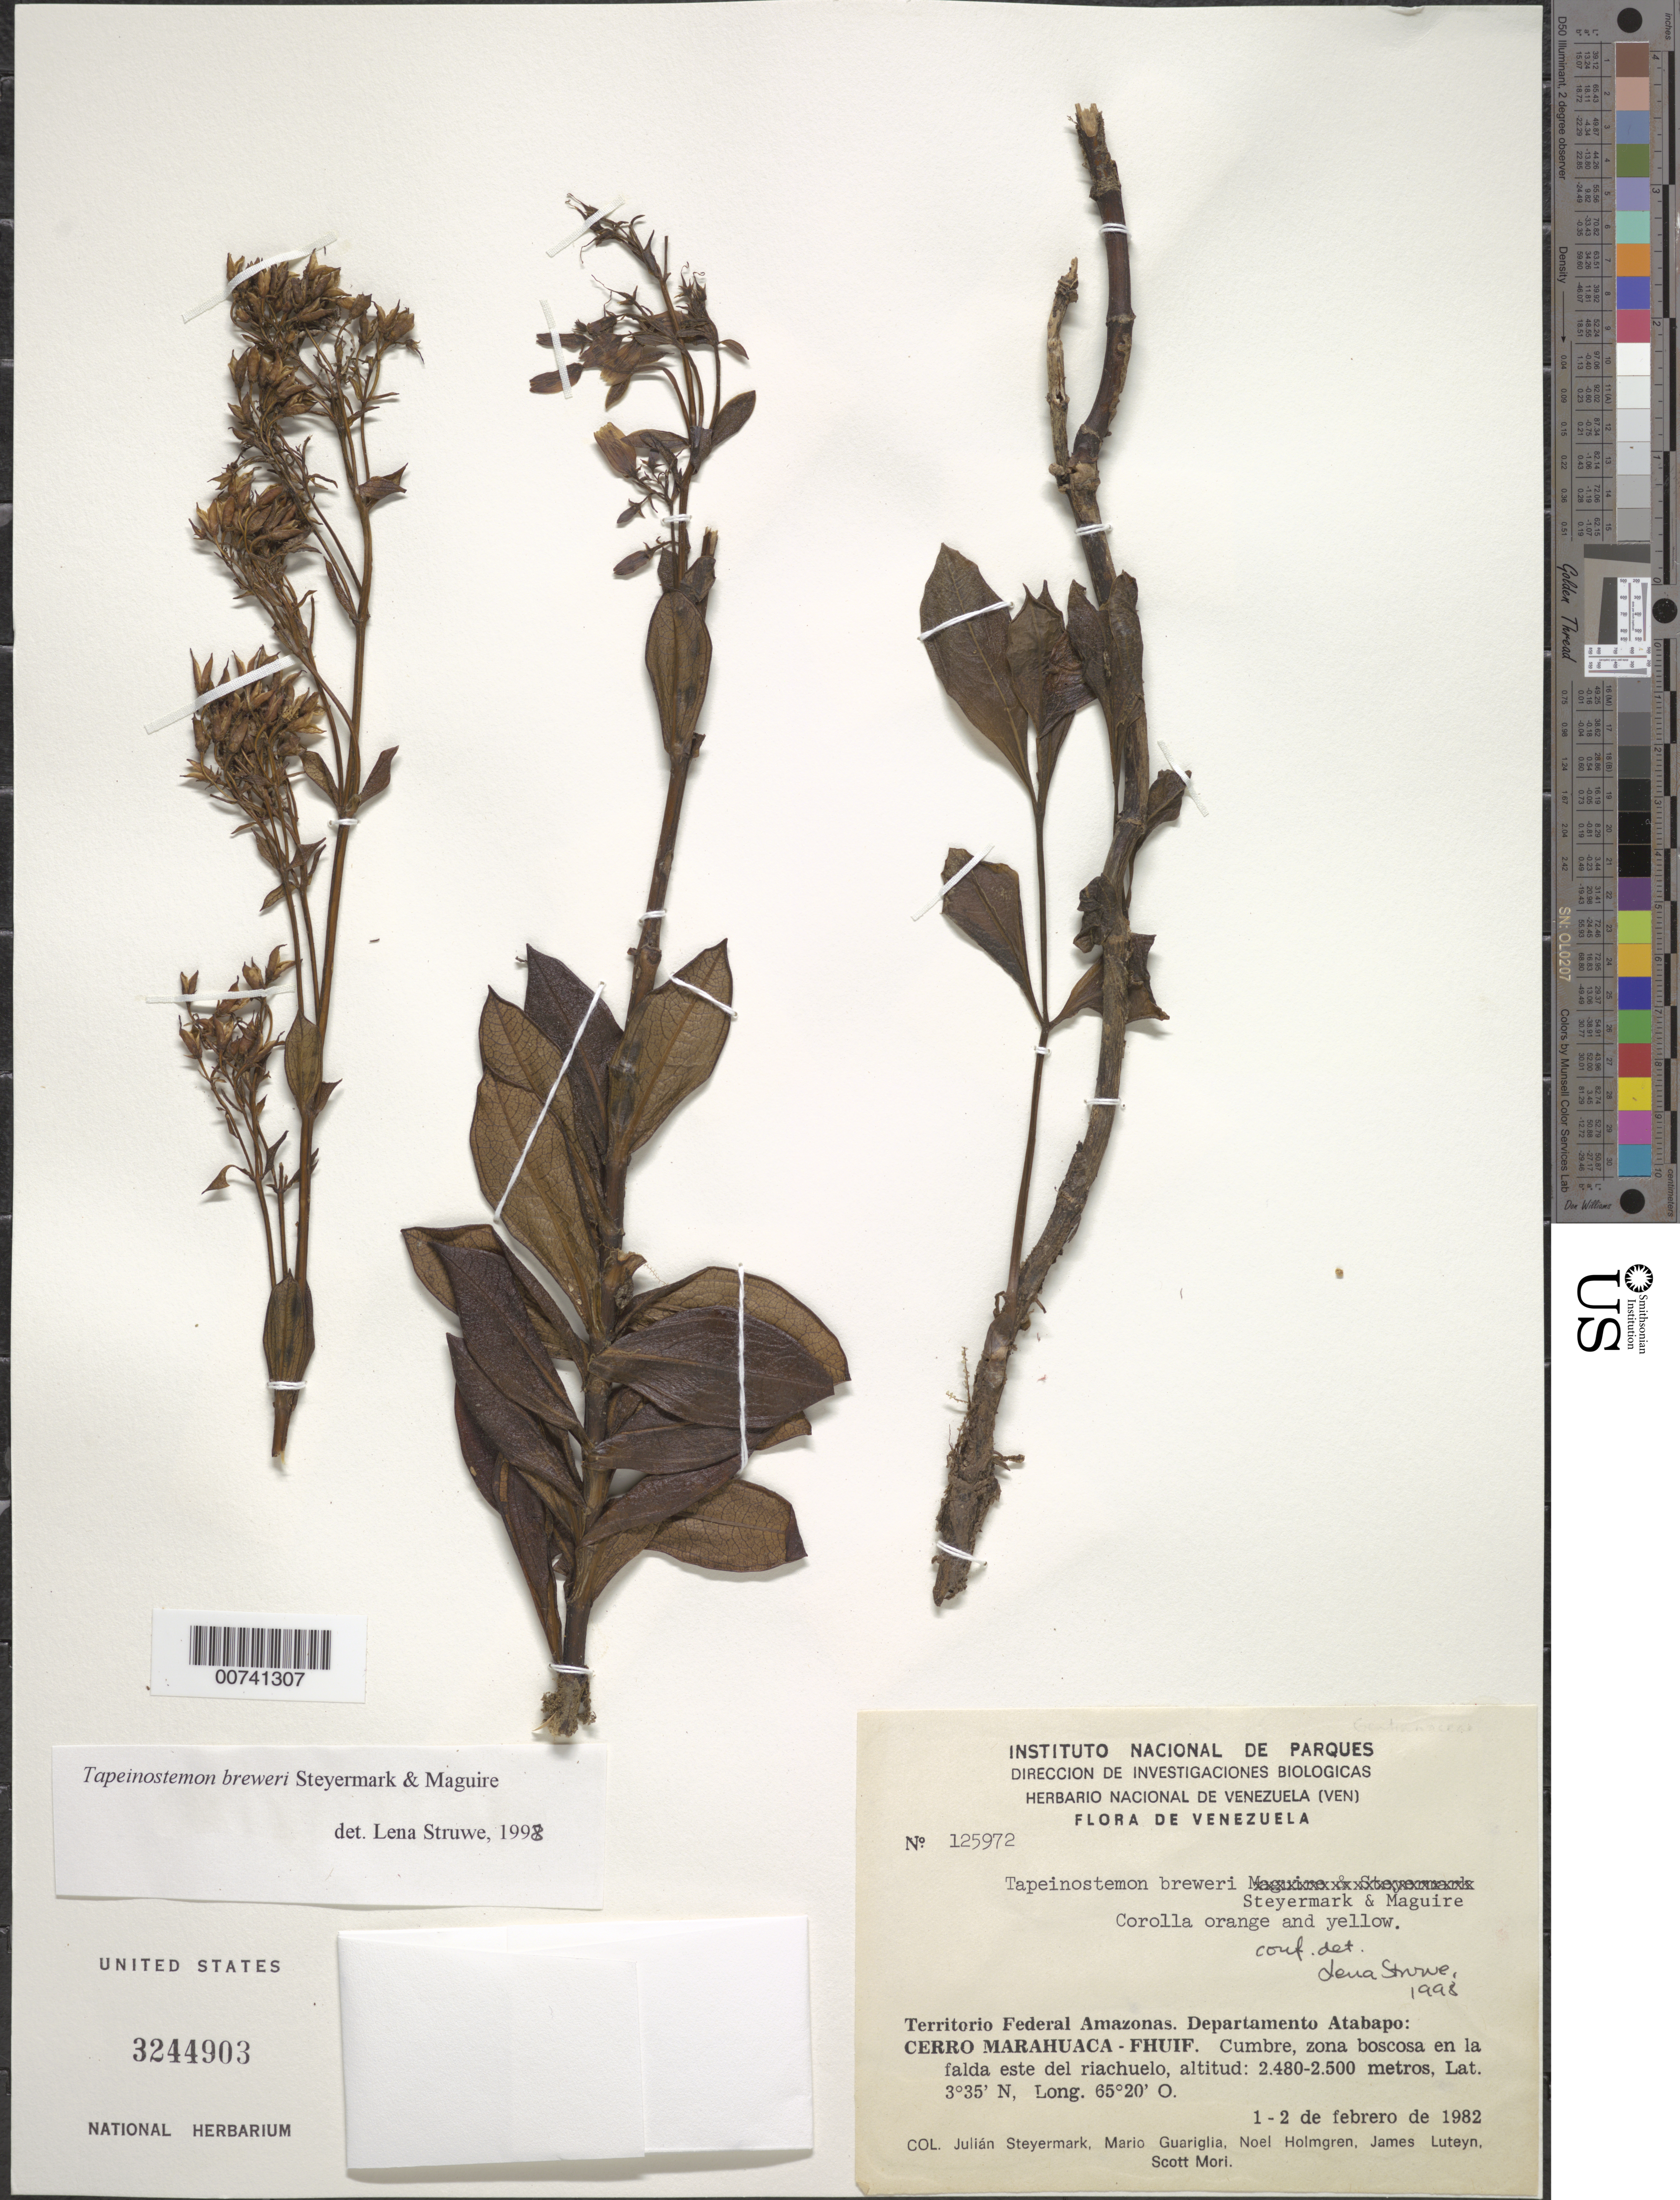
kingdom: Plantae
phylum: Tracheophyta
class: Magnoliopsida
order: Gentianales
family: Gentianaceae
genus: Tapeinostemon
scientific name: Tapeinostemon breweri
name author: Steyerm. & Maguire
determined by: Struwe, L.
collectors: J. Steyermark, M. Guariglia P., N. H. Holmgren, J. L. Luteyn & S. Mori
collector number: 125972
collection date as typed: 1-Feb-82 to 2-Feb-82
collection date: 1982-02-01/1982-02-02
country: Venezuela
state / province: Amazonas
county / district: Atabapo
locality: Cerro Marahuaca - FHUIF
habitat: Cumbre, zona boscosa en la falda este del rachuelo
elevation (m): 2480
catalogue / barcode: US 3244903